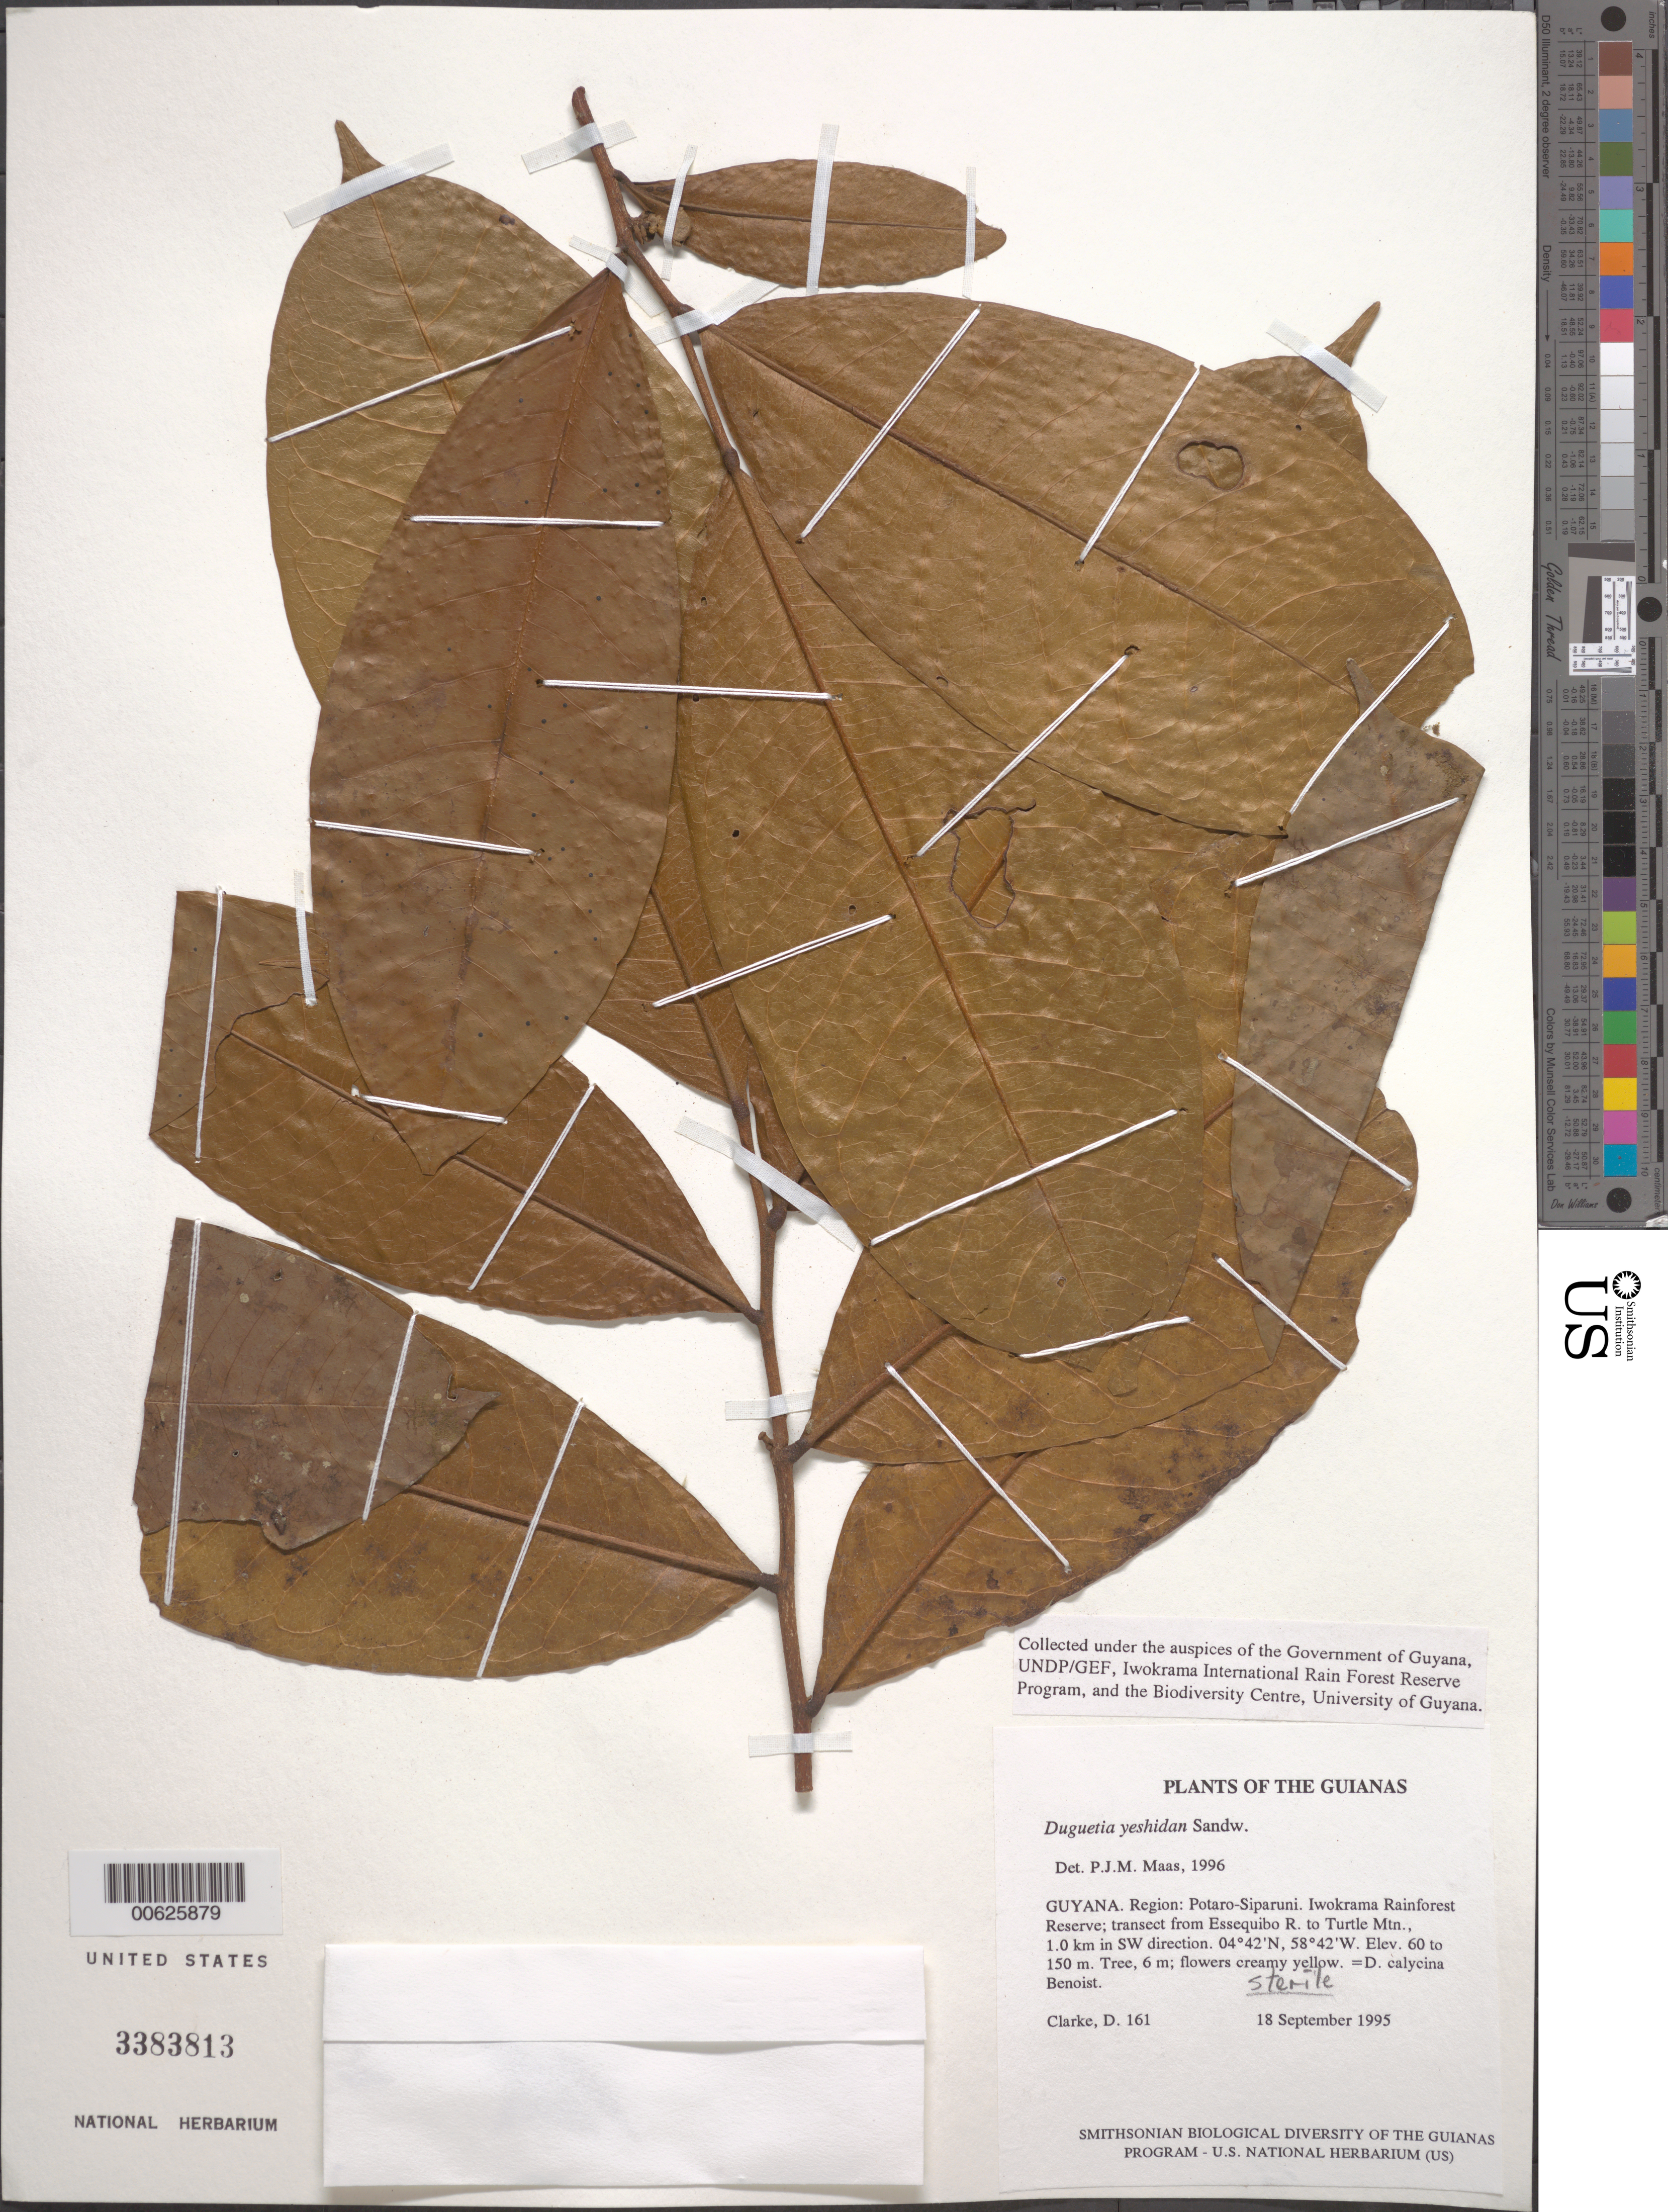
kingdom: Plantae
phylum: Tracheophyta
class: Magnoliopsida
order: Magnoliales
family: Annonaceae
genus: Duguetia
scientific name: Duguetia yeshidan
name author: Sandwith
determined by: Maas, Paul J. M.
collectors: H. D. Clarke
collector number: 161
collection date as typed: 18 September 1995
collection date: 1995-09-18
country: Guyana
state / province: Potaro-Siparuni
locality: Iwokrama Rainforest Reserve; transect from Essequibo R. to Turtle Mtn., 1.0 km in SW direction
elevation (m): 60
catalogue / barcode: US 3383813